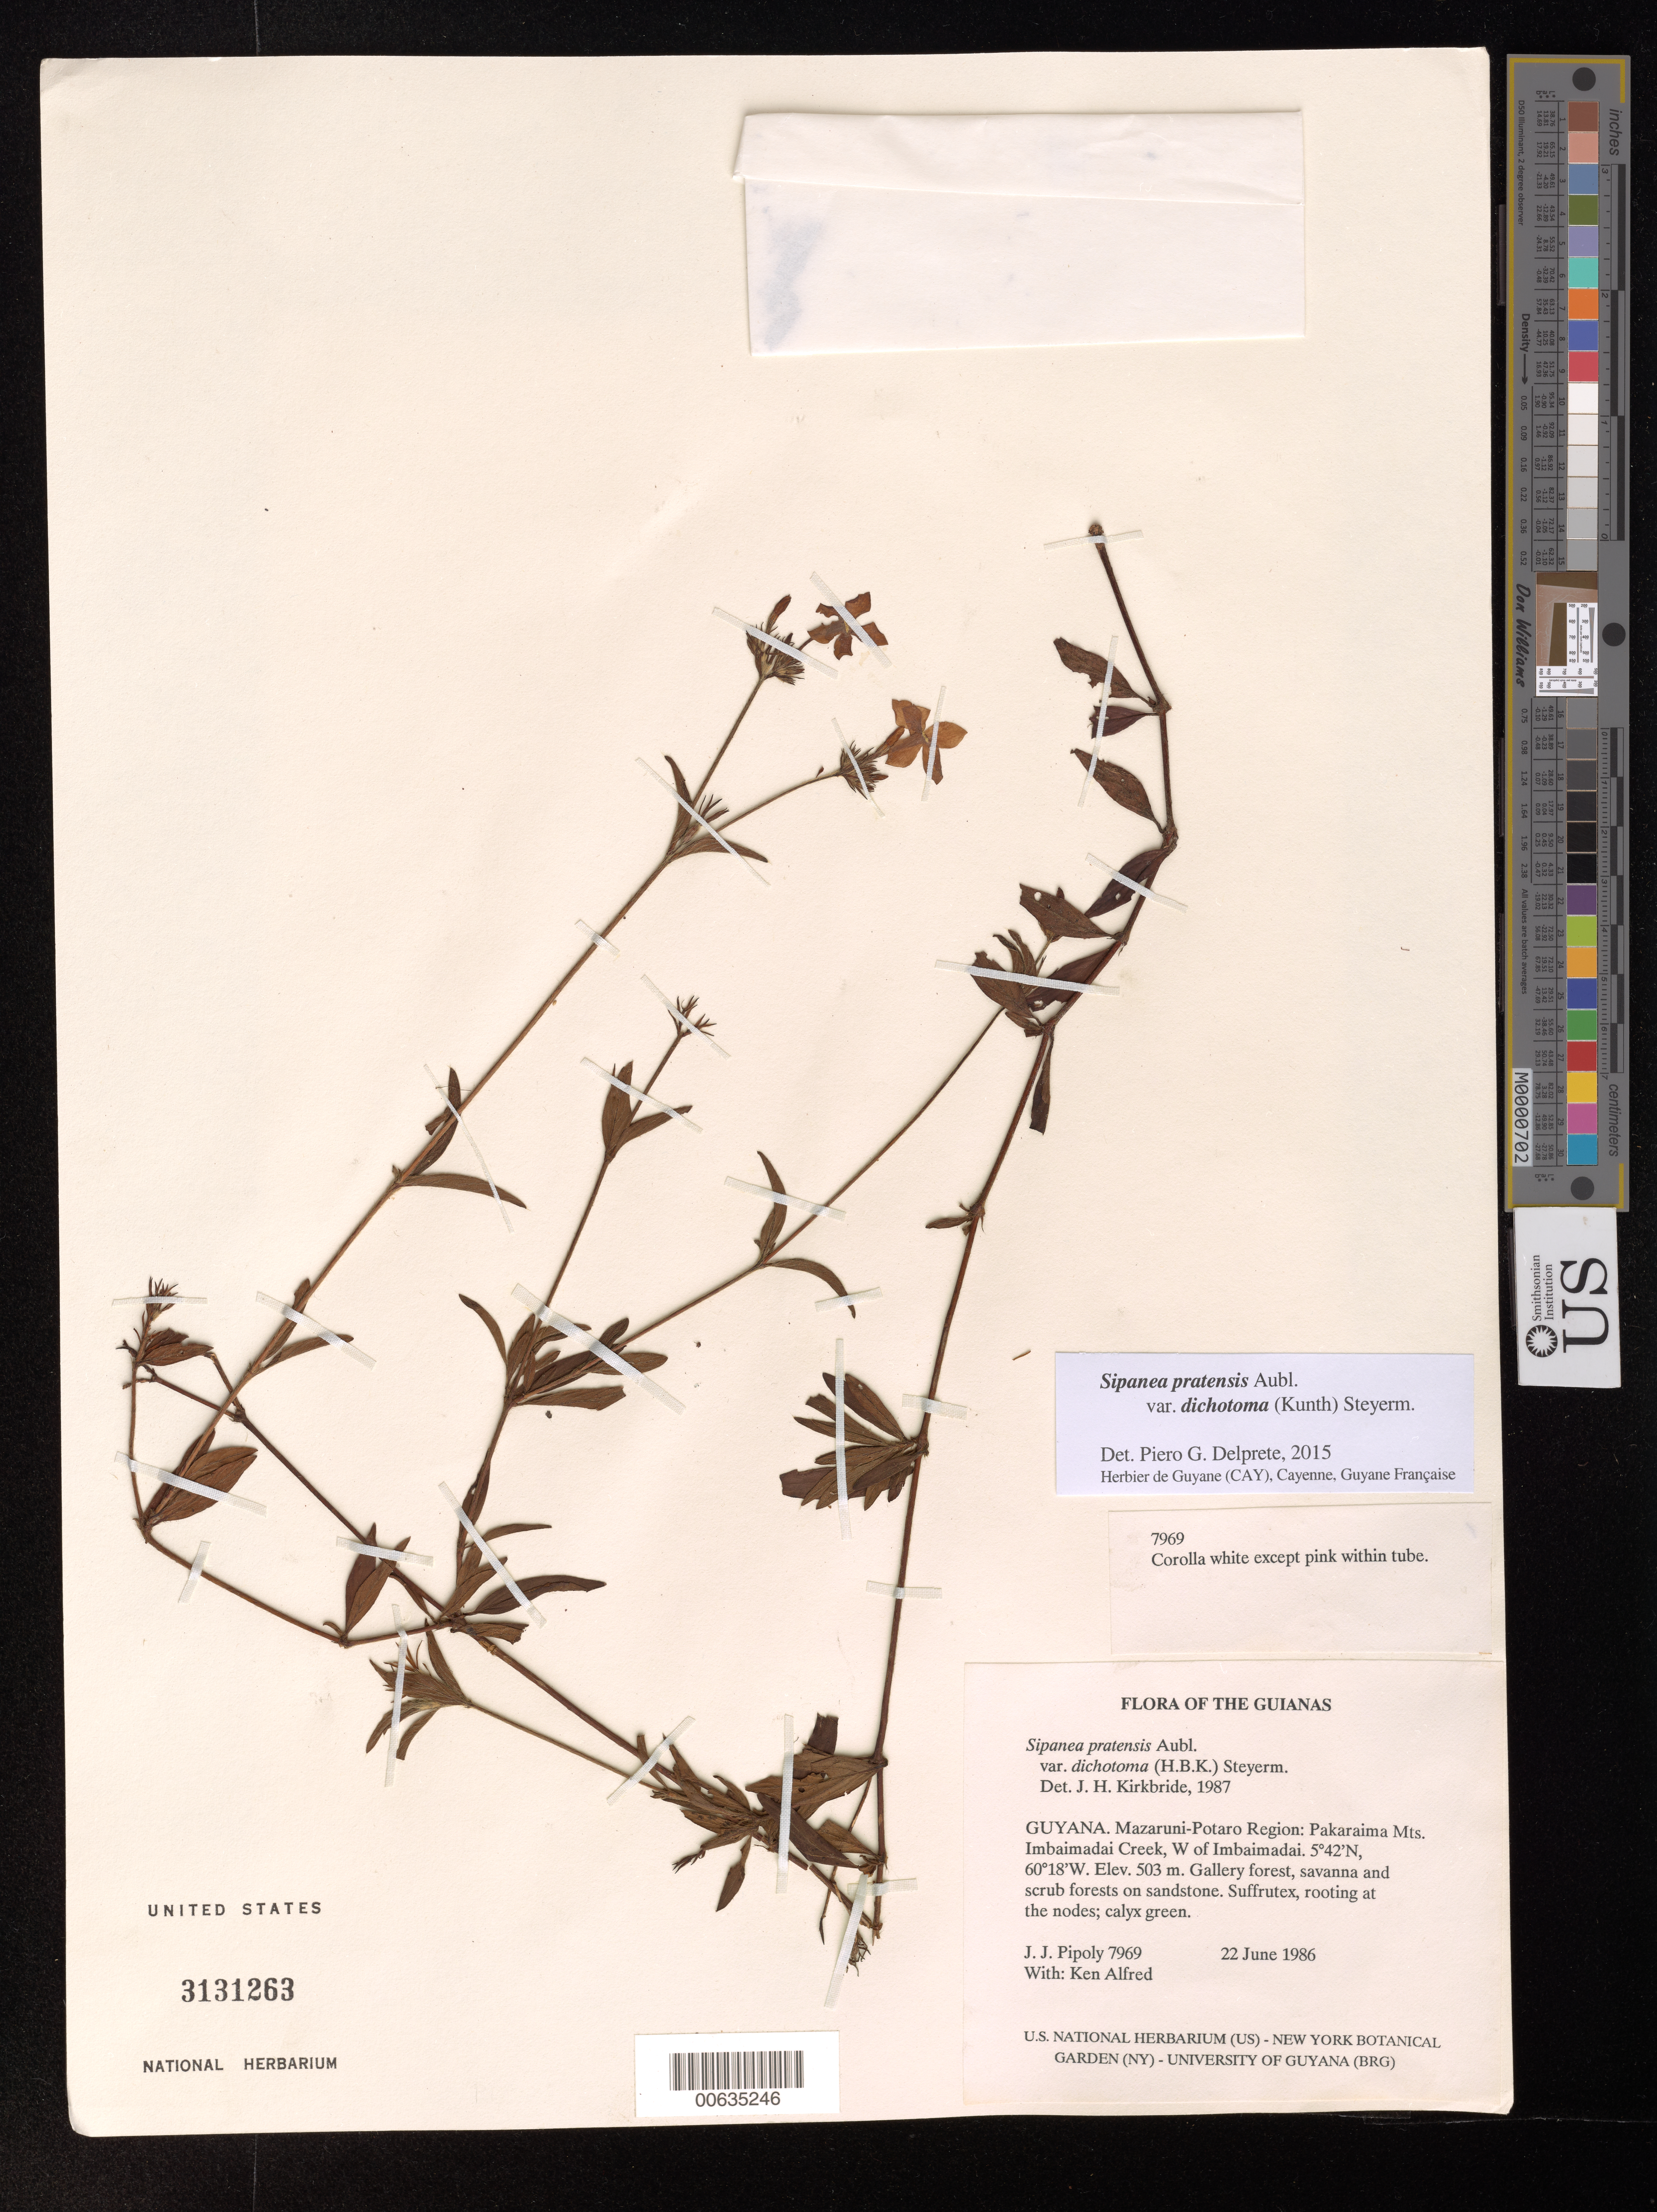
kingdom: Plantae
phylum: Tracheophyta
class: Magnoliopsida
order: Gentianales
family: Rubiaceae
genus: Sipanea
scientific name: Sipanea pratensis var. dichotoma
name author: (Kunth) Steyerm.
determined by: Kirkbride, J. H.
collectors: J. J. Pipoly & K. Alfred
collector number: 7969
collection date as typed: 22 June 1986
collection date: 1986-06-22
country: Guyana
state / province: Cuyuni-Mazaruni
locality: Pakaraima Mts. Imbaimadai Creek, W of Imbaimadai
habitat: Gallery forest, savanna and scrub forests on sandstone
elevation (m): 503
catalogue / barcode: US 3131263